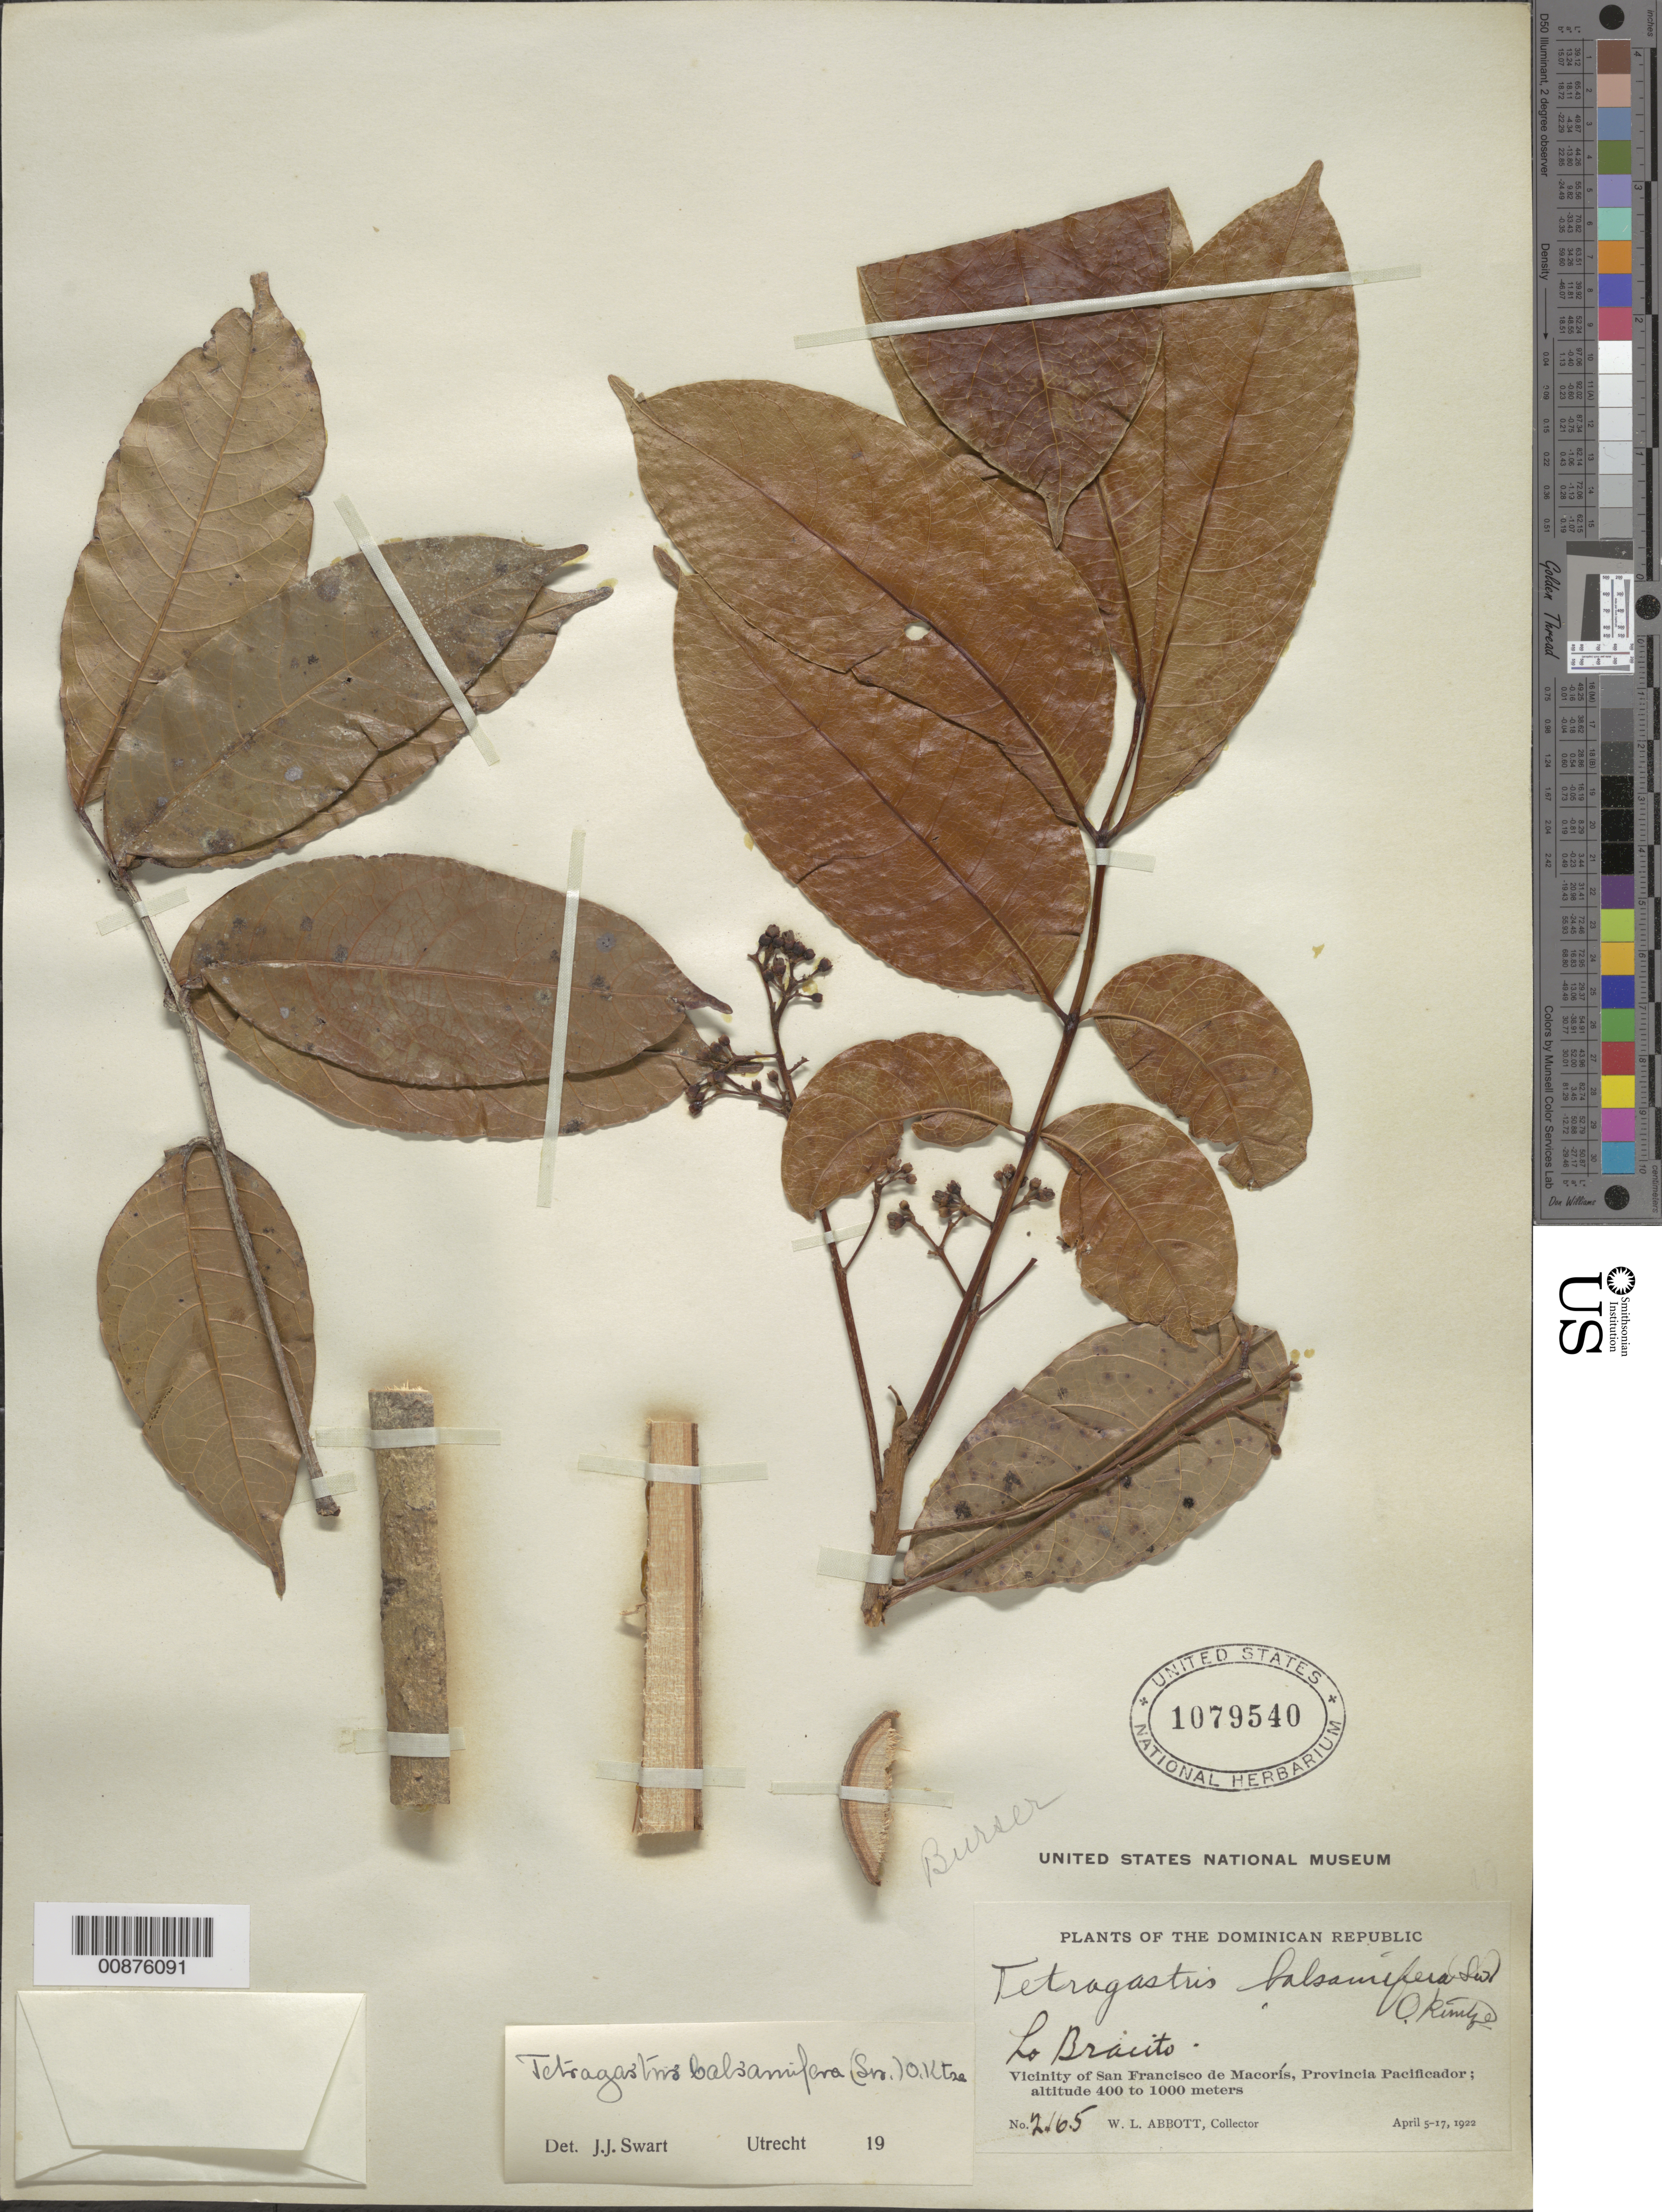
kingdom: Plantae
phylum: Tracheophyta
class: Magnoliopsida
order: Sapindales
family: Burseraceae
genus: Protium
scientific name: Protium balsamiferum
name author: (Sw.) Daly & P. Fine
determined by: Daly, Douglas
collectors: W. L. Abbott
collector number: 2165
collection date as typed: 05 Apr 1922 to 17 Apr 1922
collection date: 1922-04-05/1922-04-17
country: Dominican Republic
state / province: Duarte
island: Hispaniola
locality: Vicinity of San Francisco de Macorís, Lo Bracito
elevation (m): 400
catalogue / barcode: US 1079540